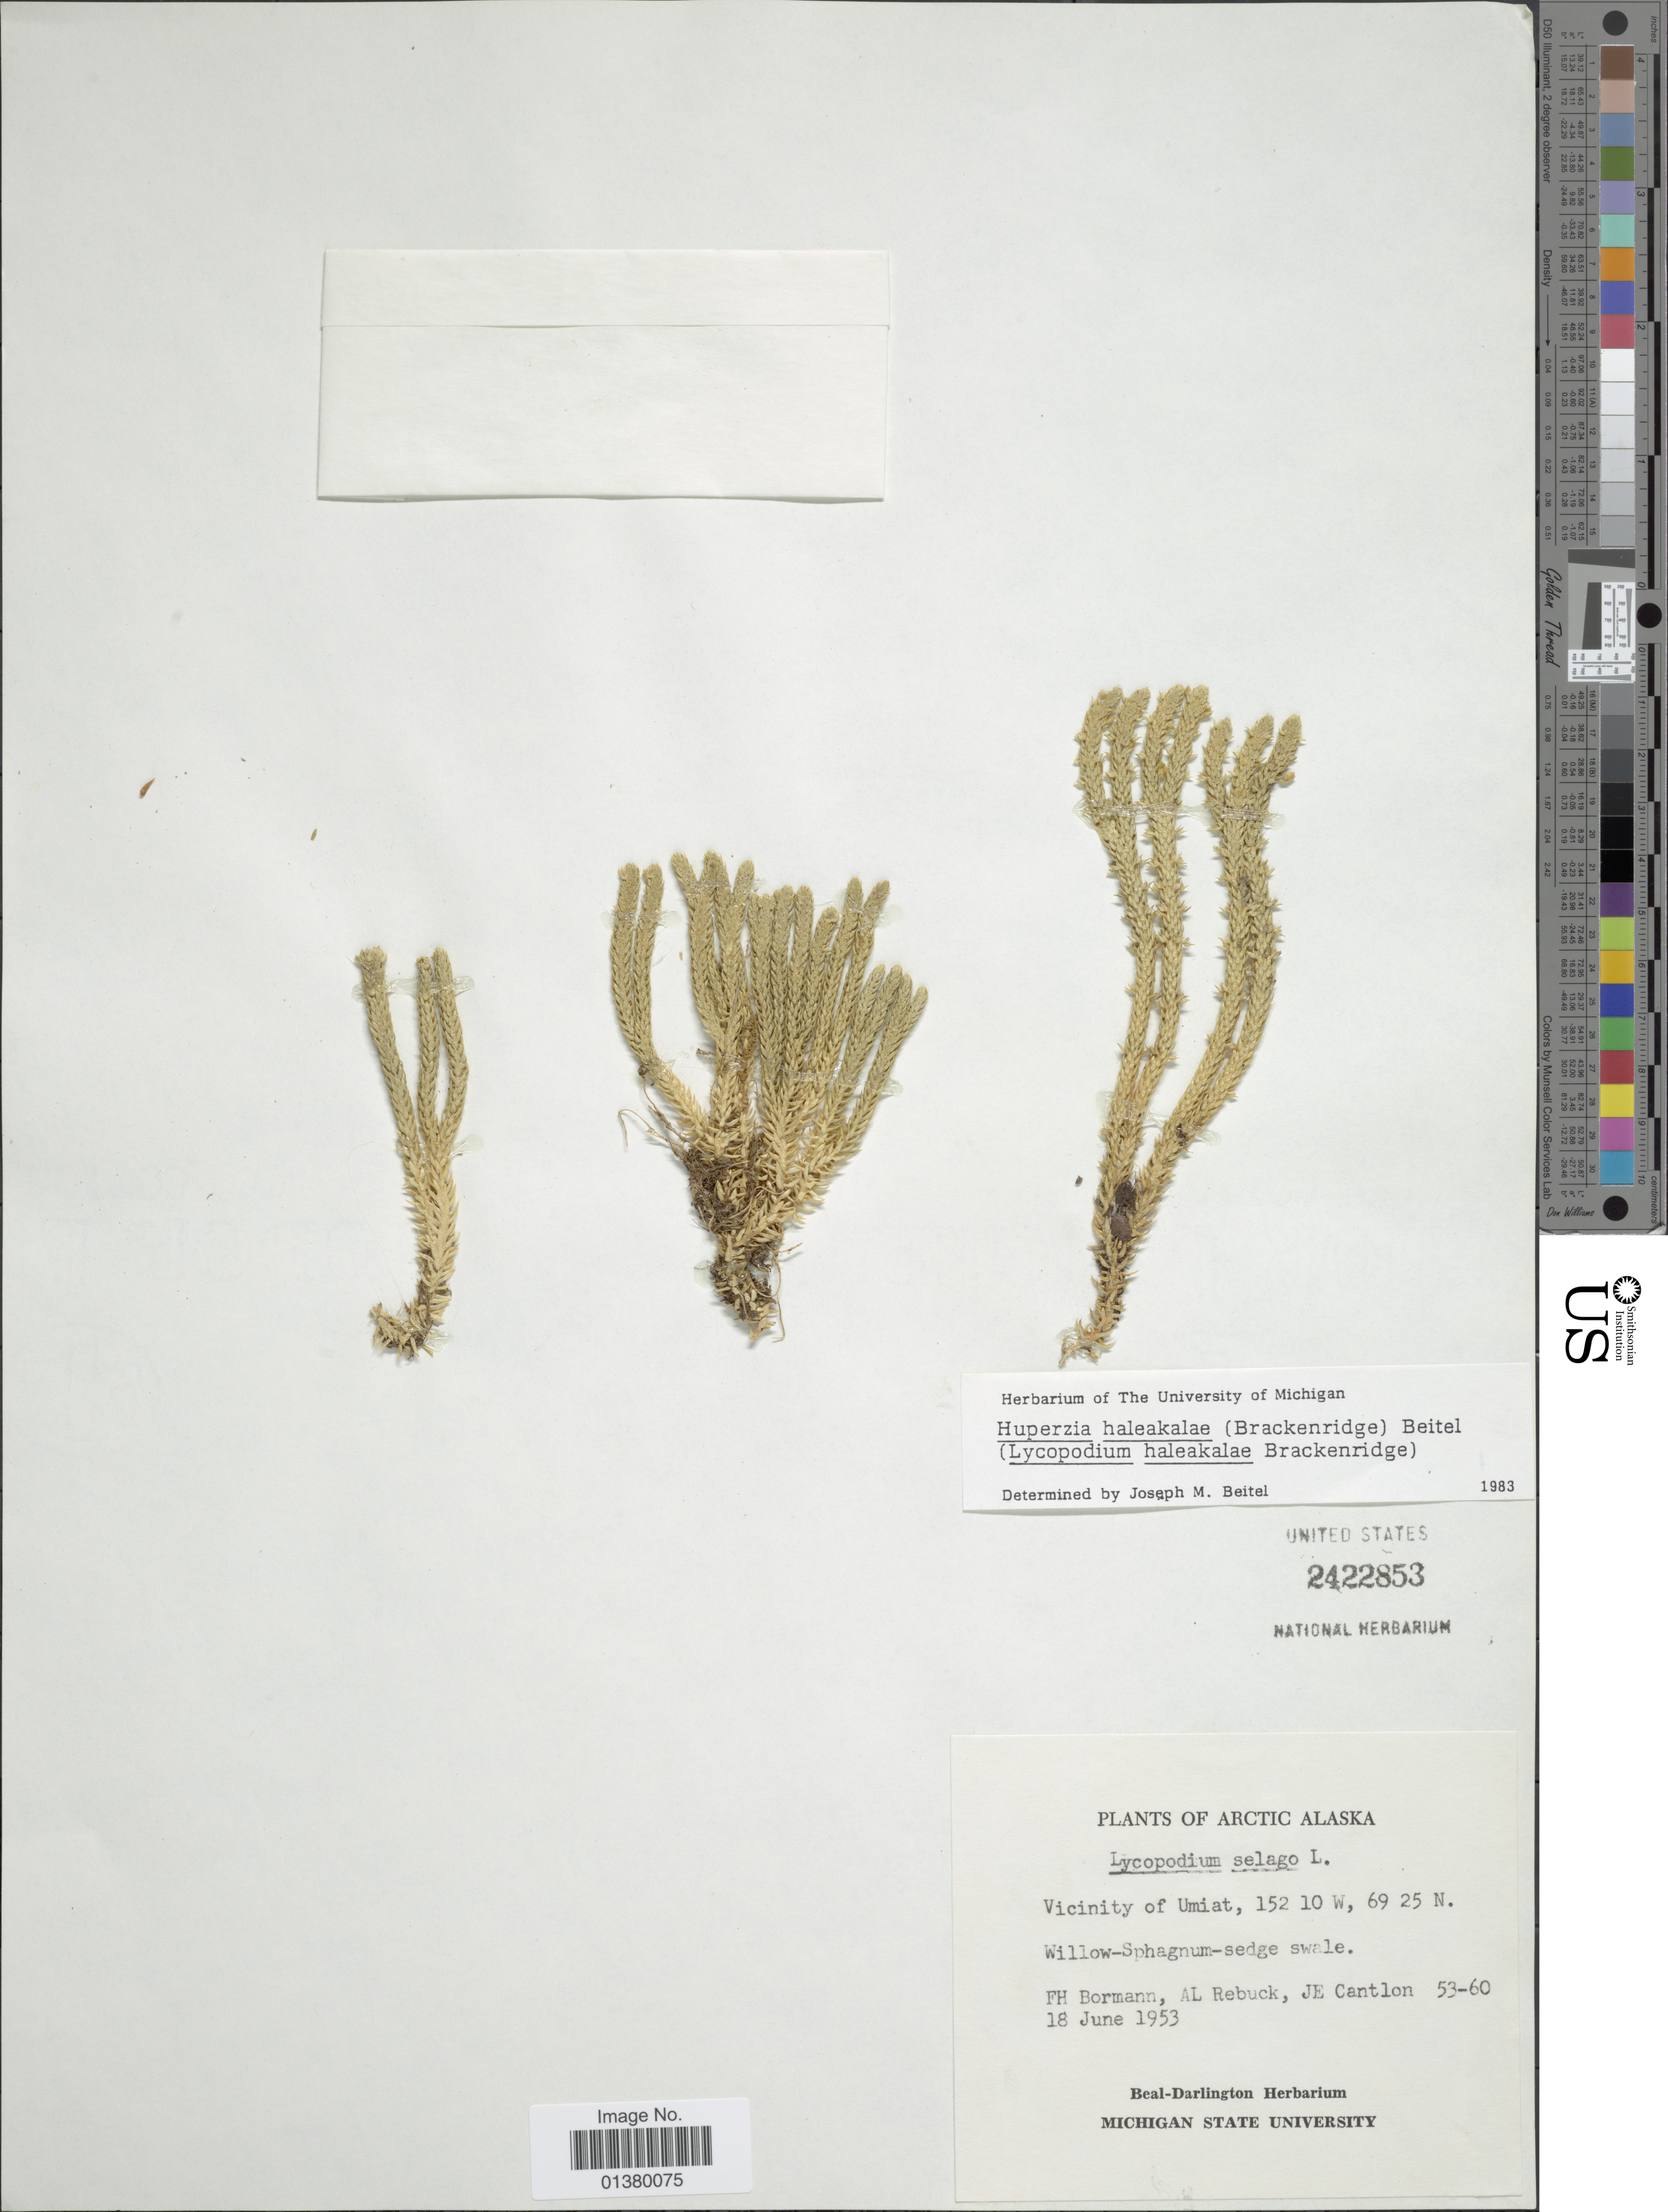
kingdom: Plantae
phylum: Tracheophyta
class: Lycopodiopsida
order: Lycopodiales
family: Lycopodiaceae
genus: Huperzia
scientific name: Huperzia haleakalae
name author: (Brack.) Holub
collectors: F. Bormann, A. Rebuck & J. Cantlon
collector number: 53-60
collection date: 1953-06-18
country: United States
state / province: Alaska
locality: Arctic Alaska, Vicinity of Umiat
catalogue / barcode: US 2422853